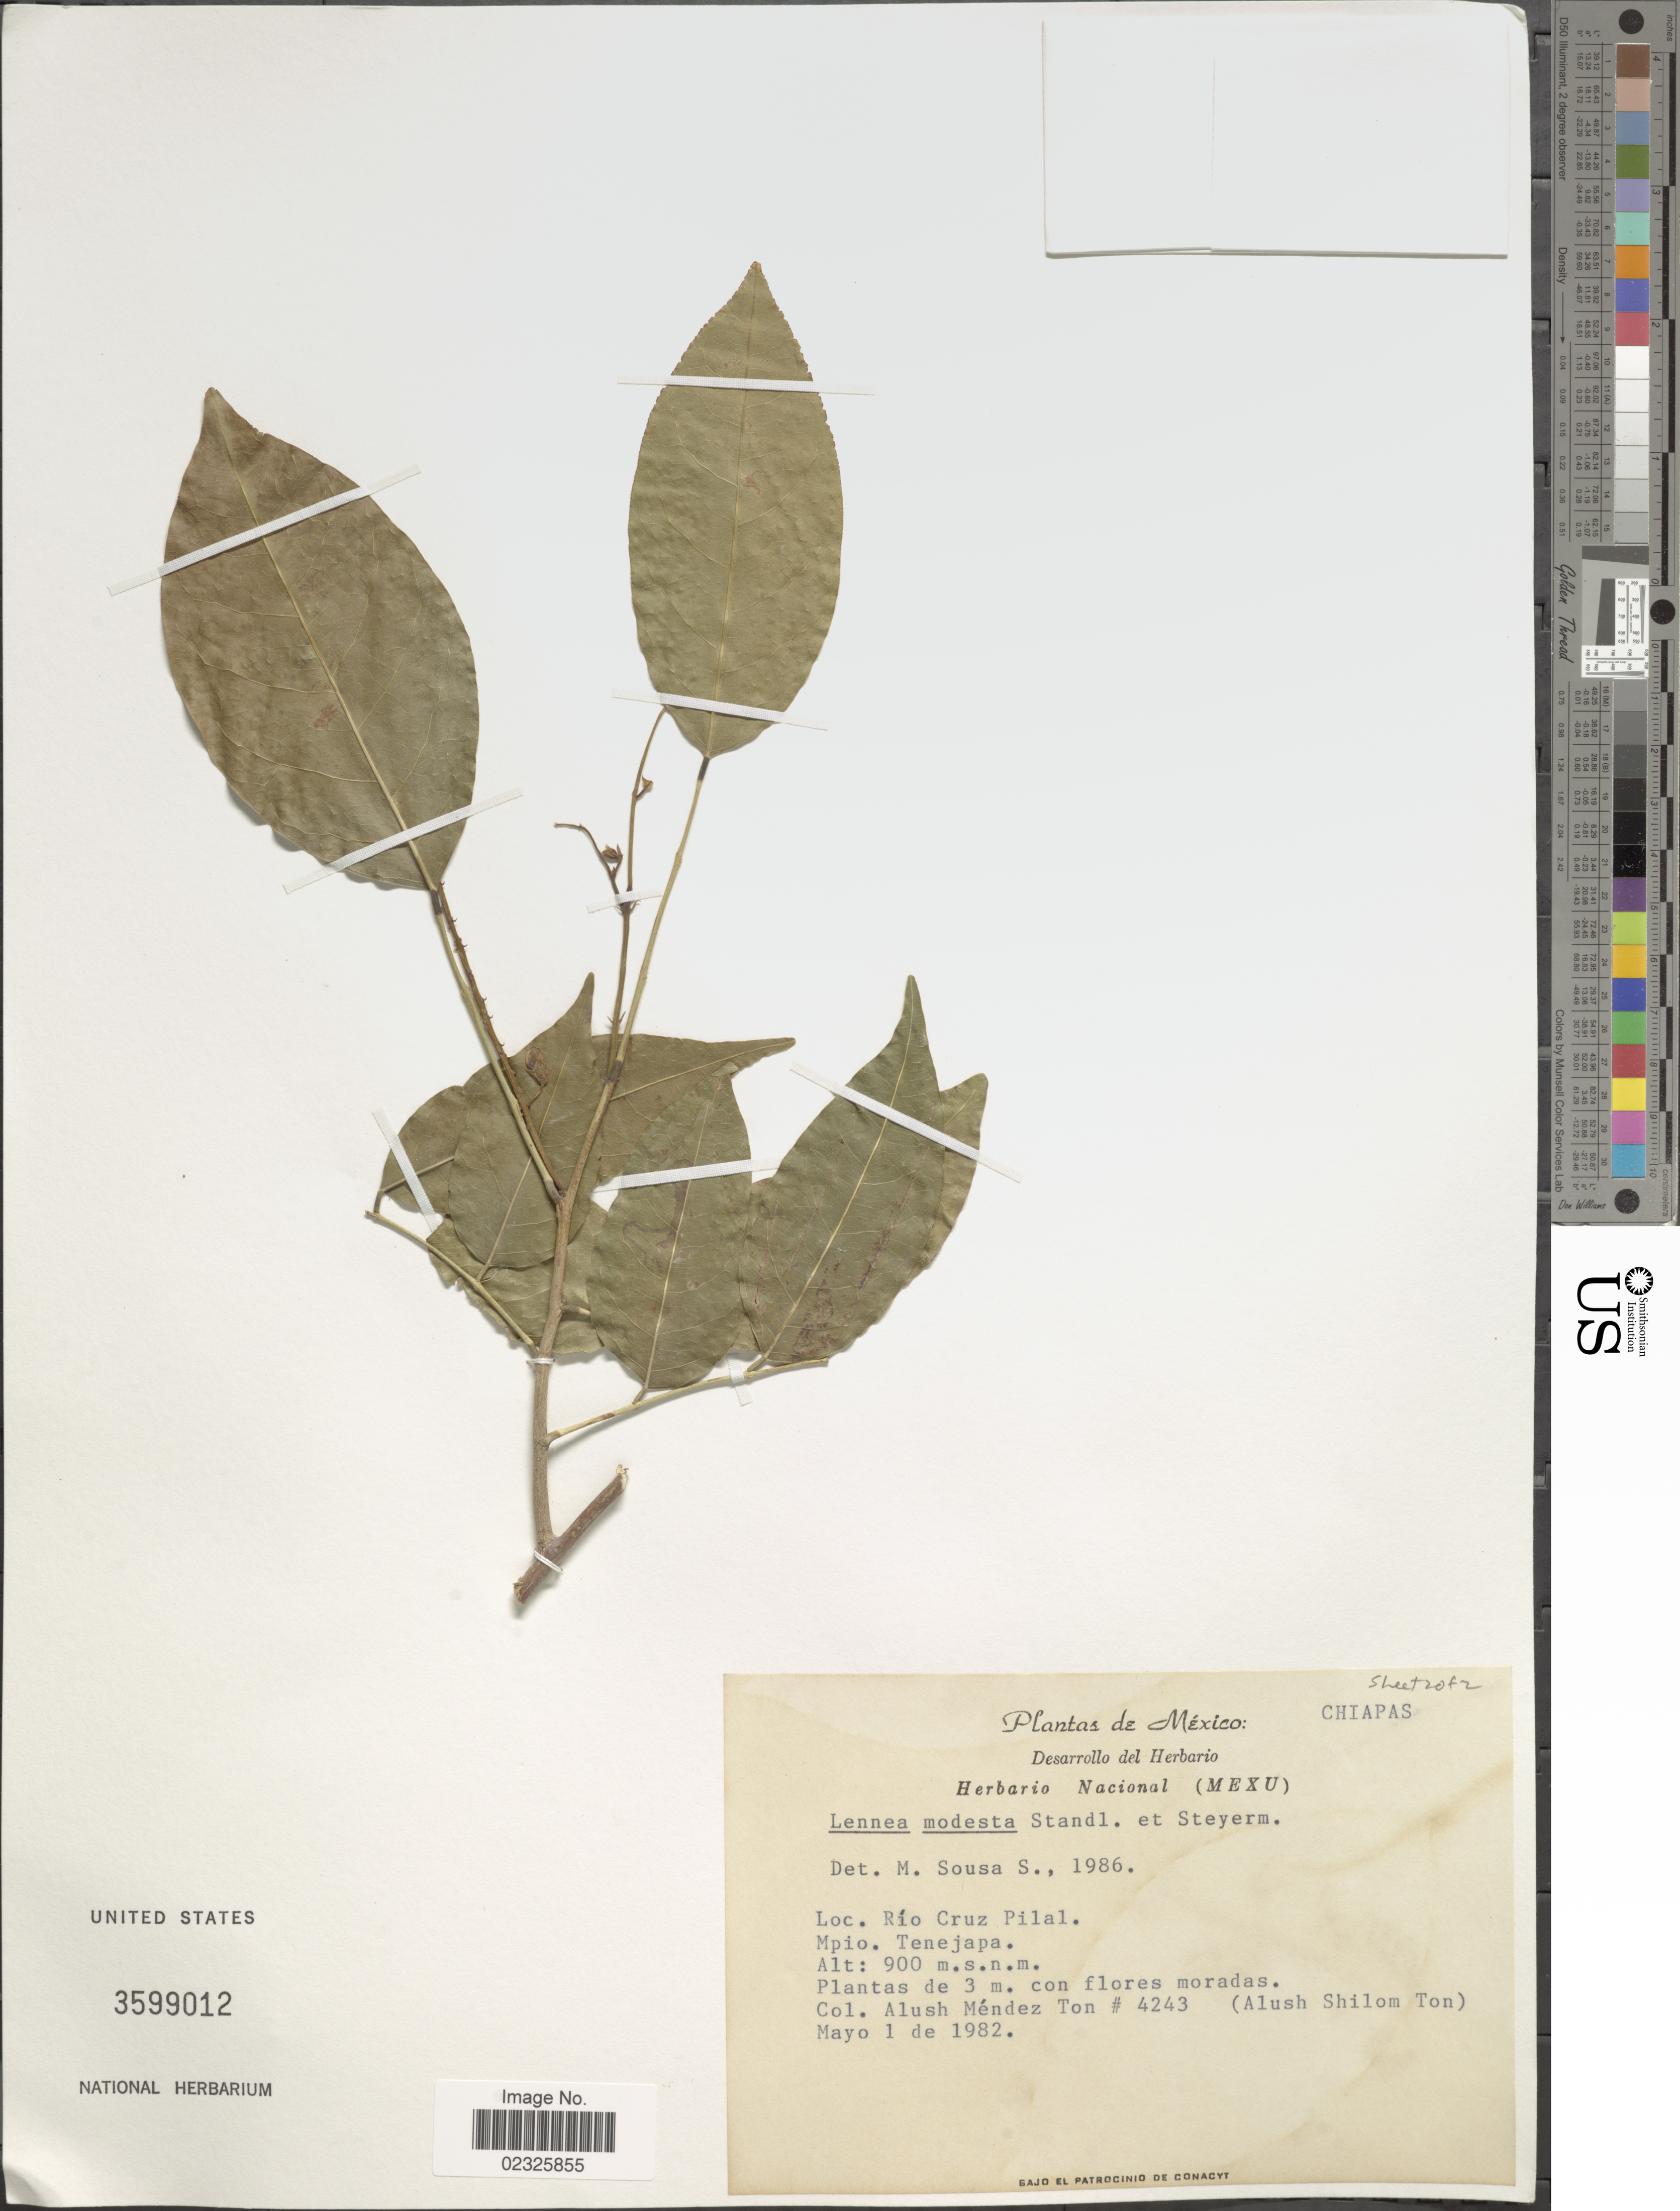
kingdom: Plantae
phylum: Tracheophyta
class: Magnoliopsida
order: Fabales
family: Fabaceae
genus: Lennea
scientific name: Lennea modesta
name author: (Standl. & Steyerm.) Standl. & Steyerm.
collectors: A. M. Ton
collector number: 4243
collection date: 1982-05-01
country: Mexico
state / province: Chiapas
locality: Rio Cruz Pilal, Mpio. Tenejapa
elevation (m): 900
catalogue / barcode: US 3599012